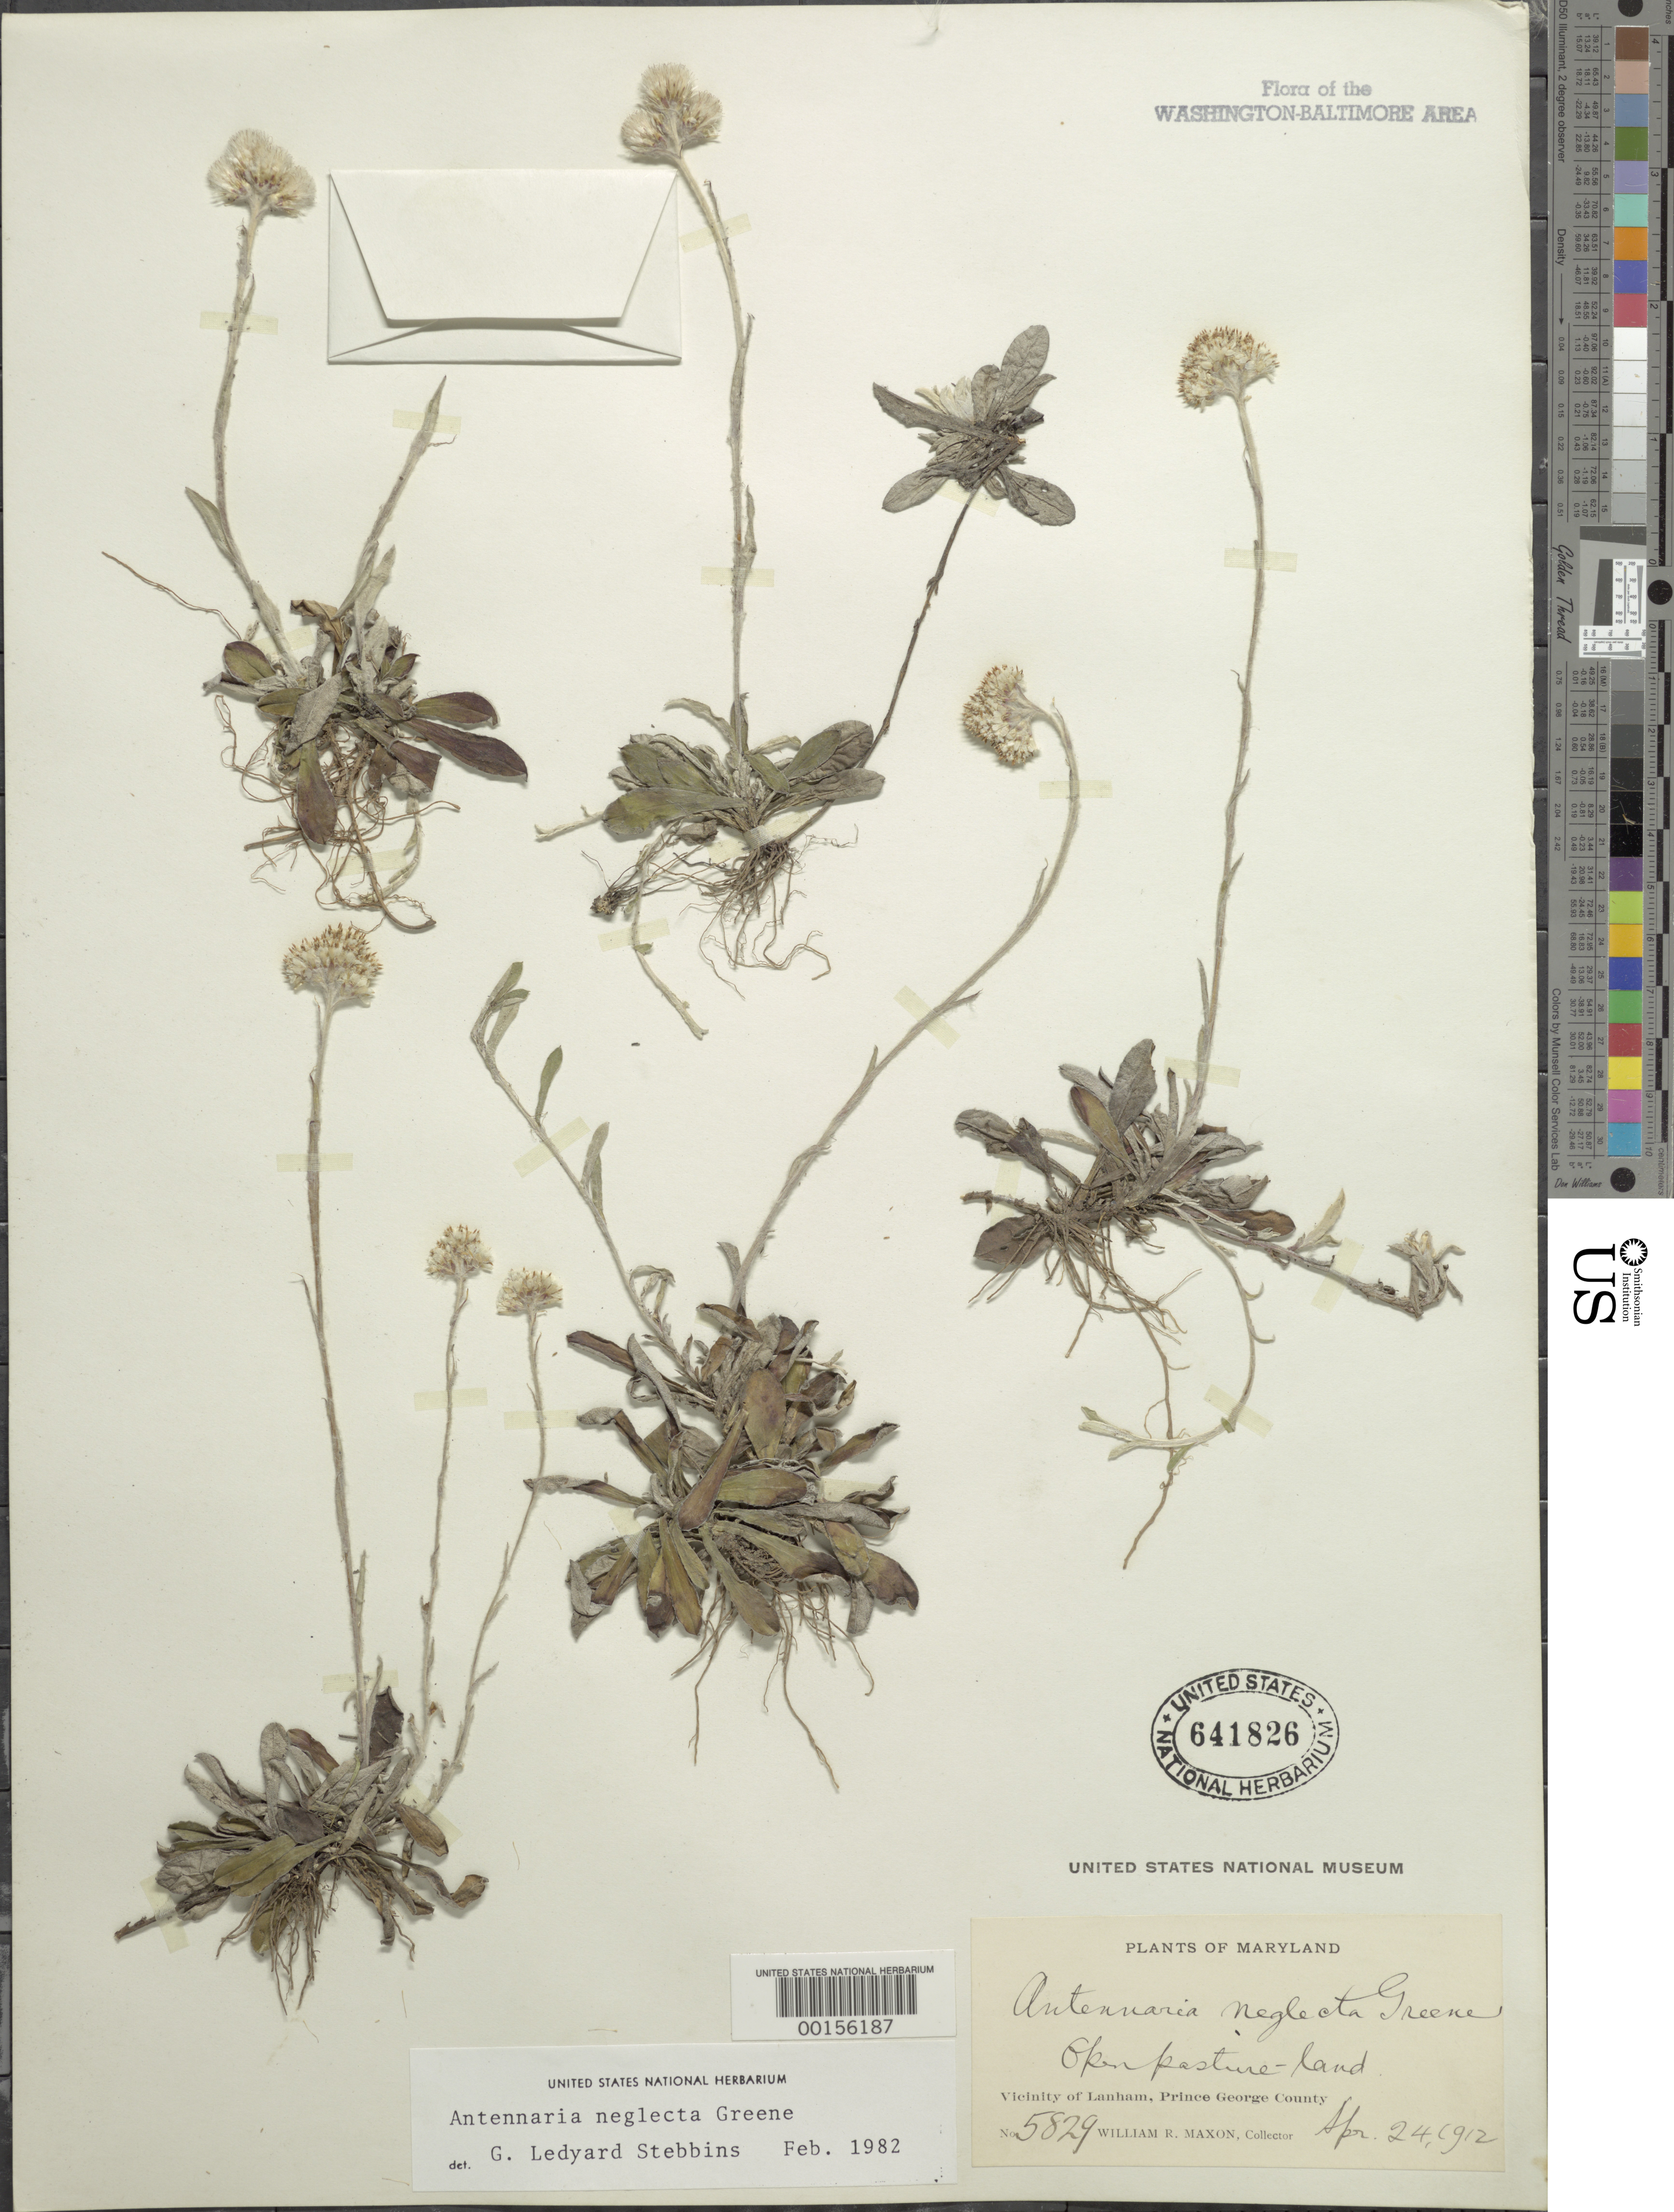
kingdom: Plantae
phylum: Tracheophyta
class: Magnoliopsida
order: Asterales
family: Asteraceae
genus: Antennaria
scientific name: Antennaria neglecta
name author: Greene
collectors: W. R. Maxon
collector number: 5829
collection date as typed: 24 Apr 1912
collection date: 1912-04-24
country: United States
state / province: Maryland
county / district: Prince George's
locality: Lanham vicinity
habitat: Open pasture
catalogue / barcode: US 641826